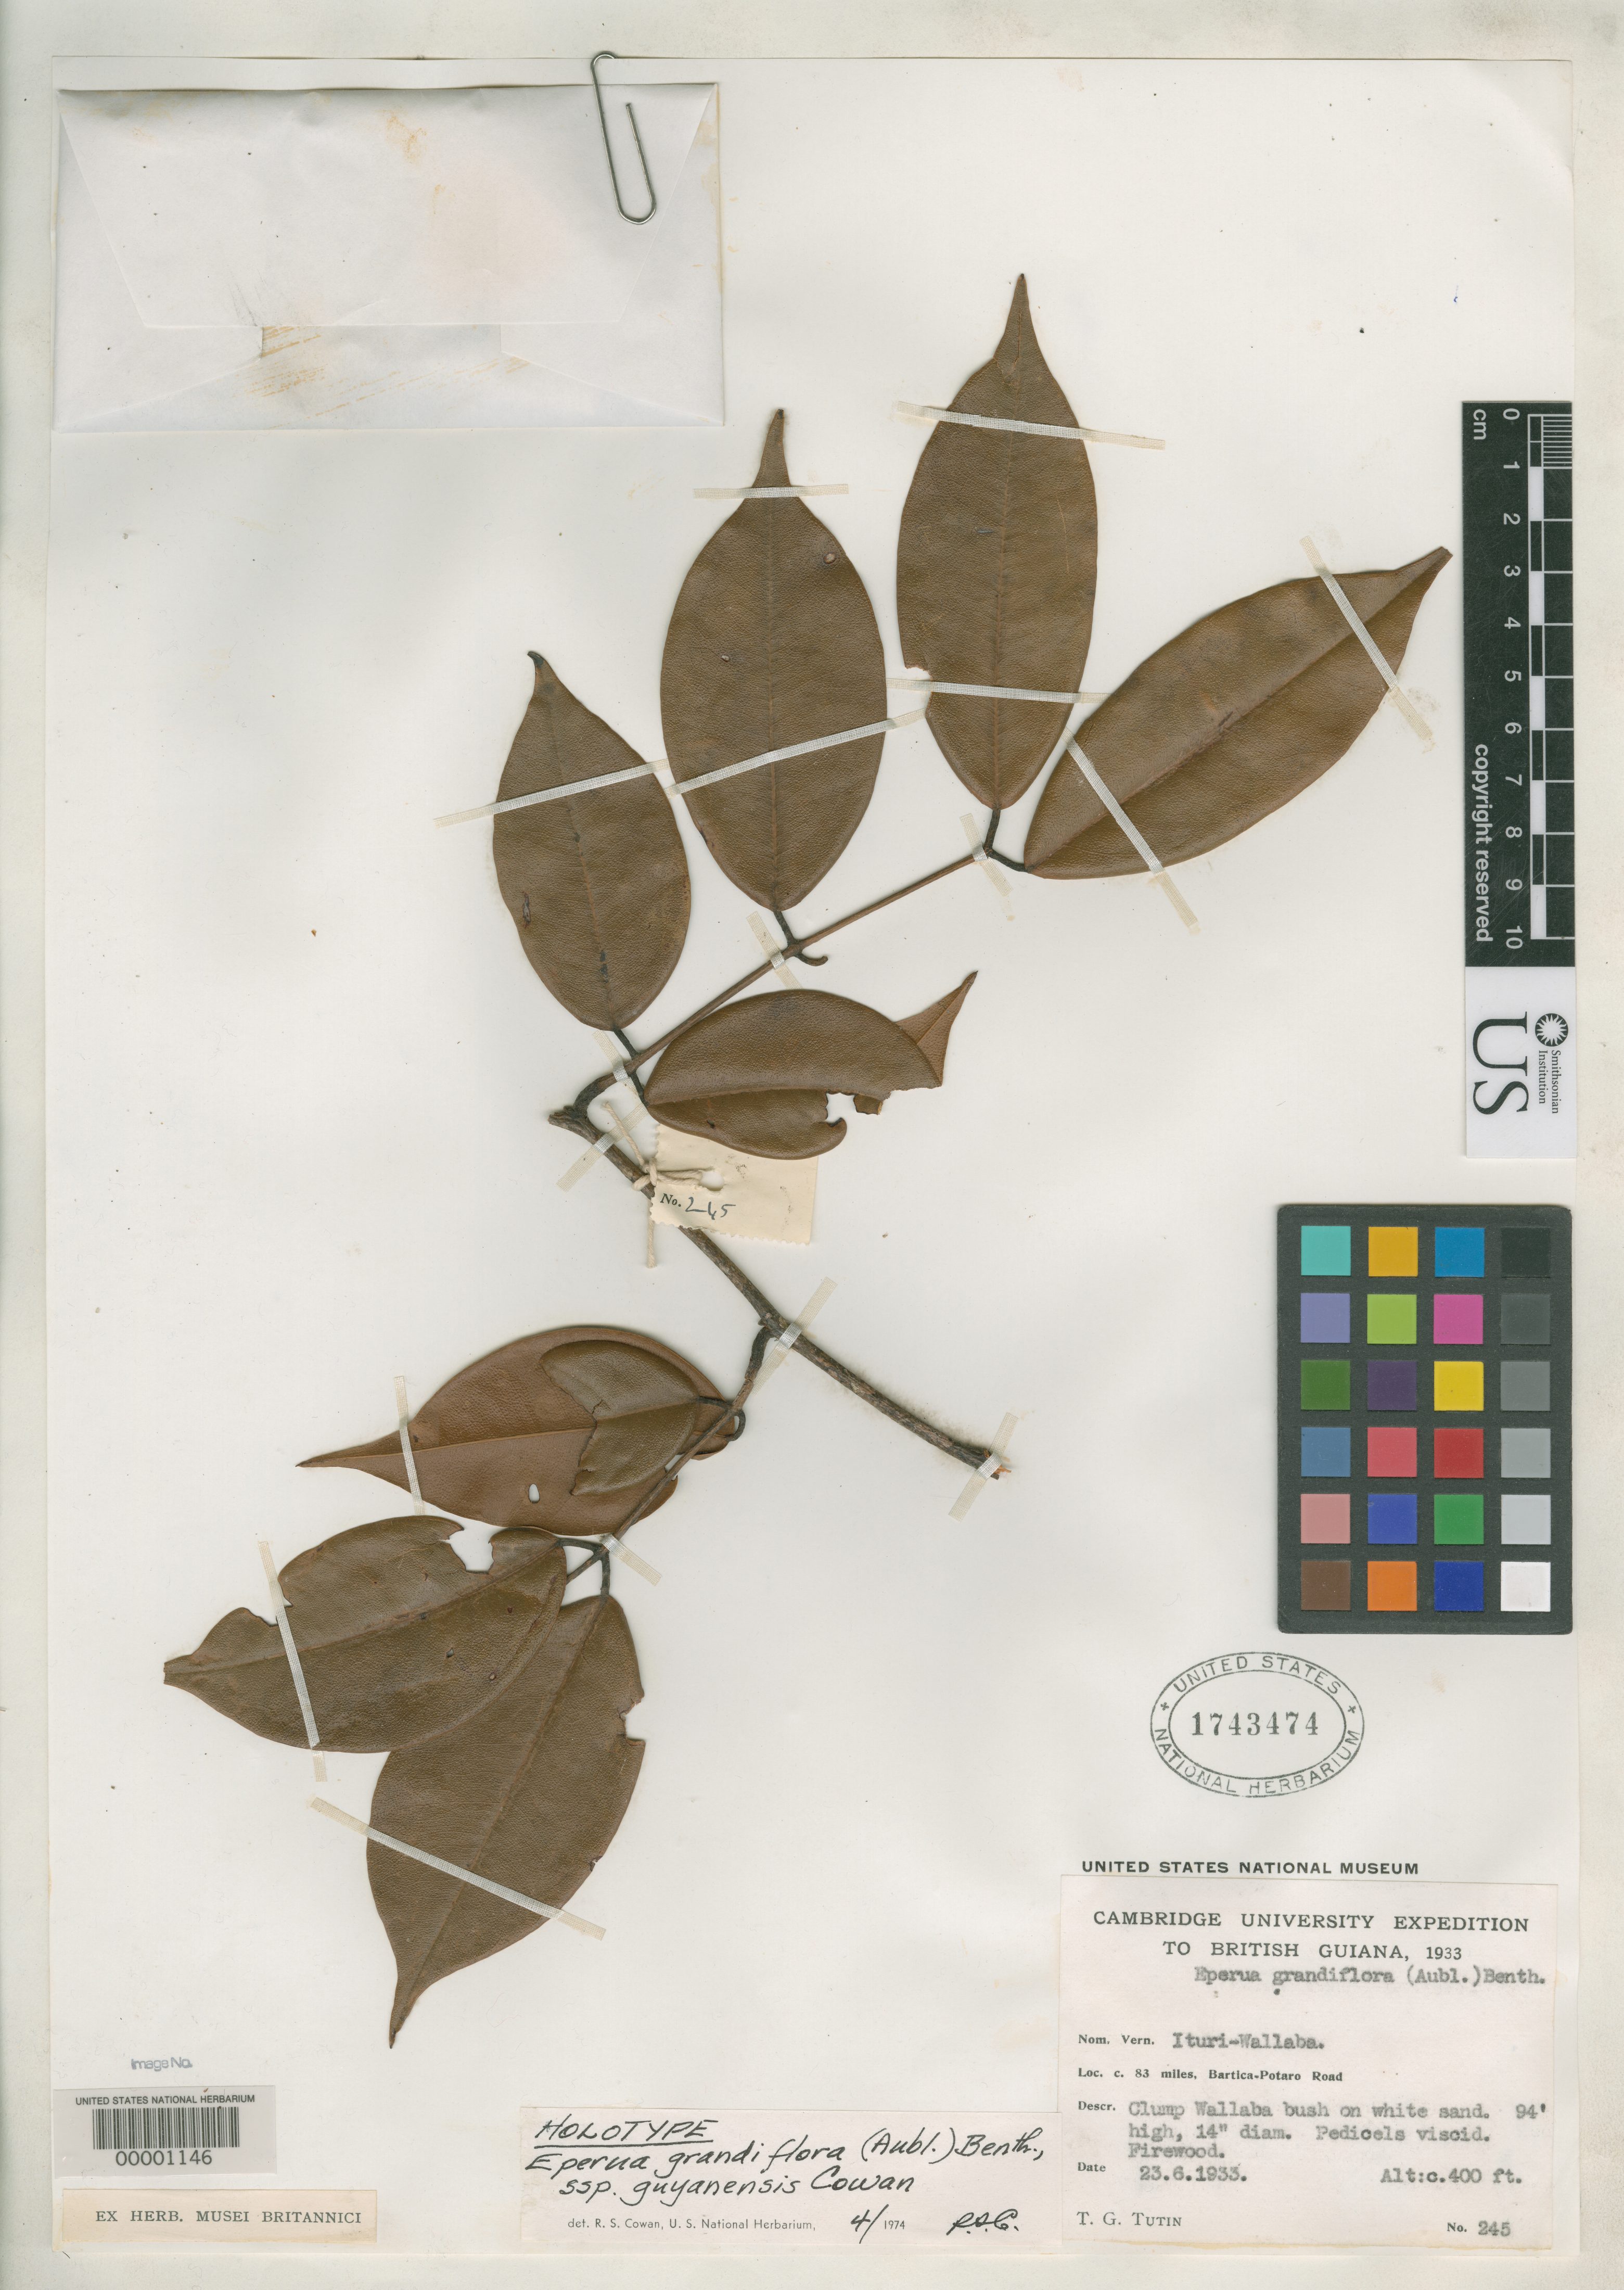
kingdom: Plantae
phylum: Tracheophyta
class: Magnoliopsida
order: Fabales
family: Fabaceae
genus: Eperua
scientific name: Eperua grandiflora subsp. guyanensis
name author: R.S. Cowan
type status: Holotype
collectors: T. G. Tutin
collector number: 245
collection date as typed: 26 Jun 1933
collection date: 1933-06-26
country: Guyana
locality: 83 miles, Bartica-Potaro road.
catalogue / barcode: US 1743474